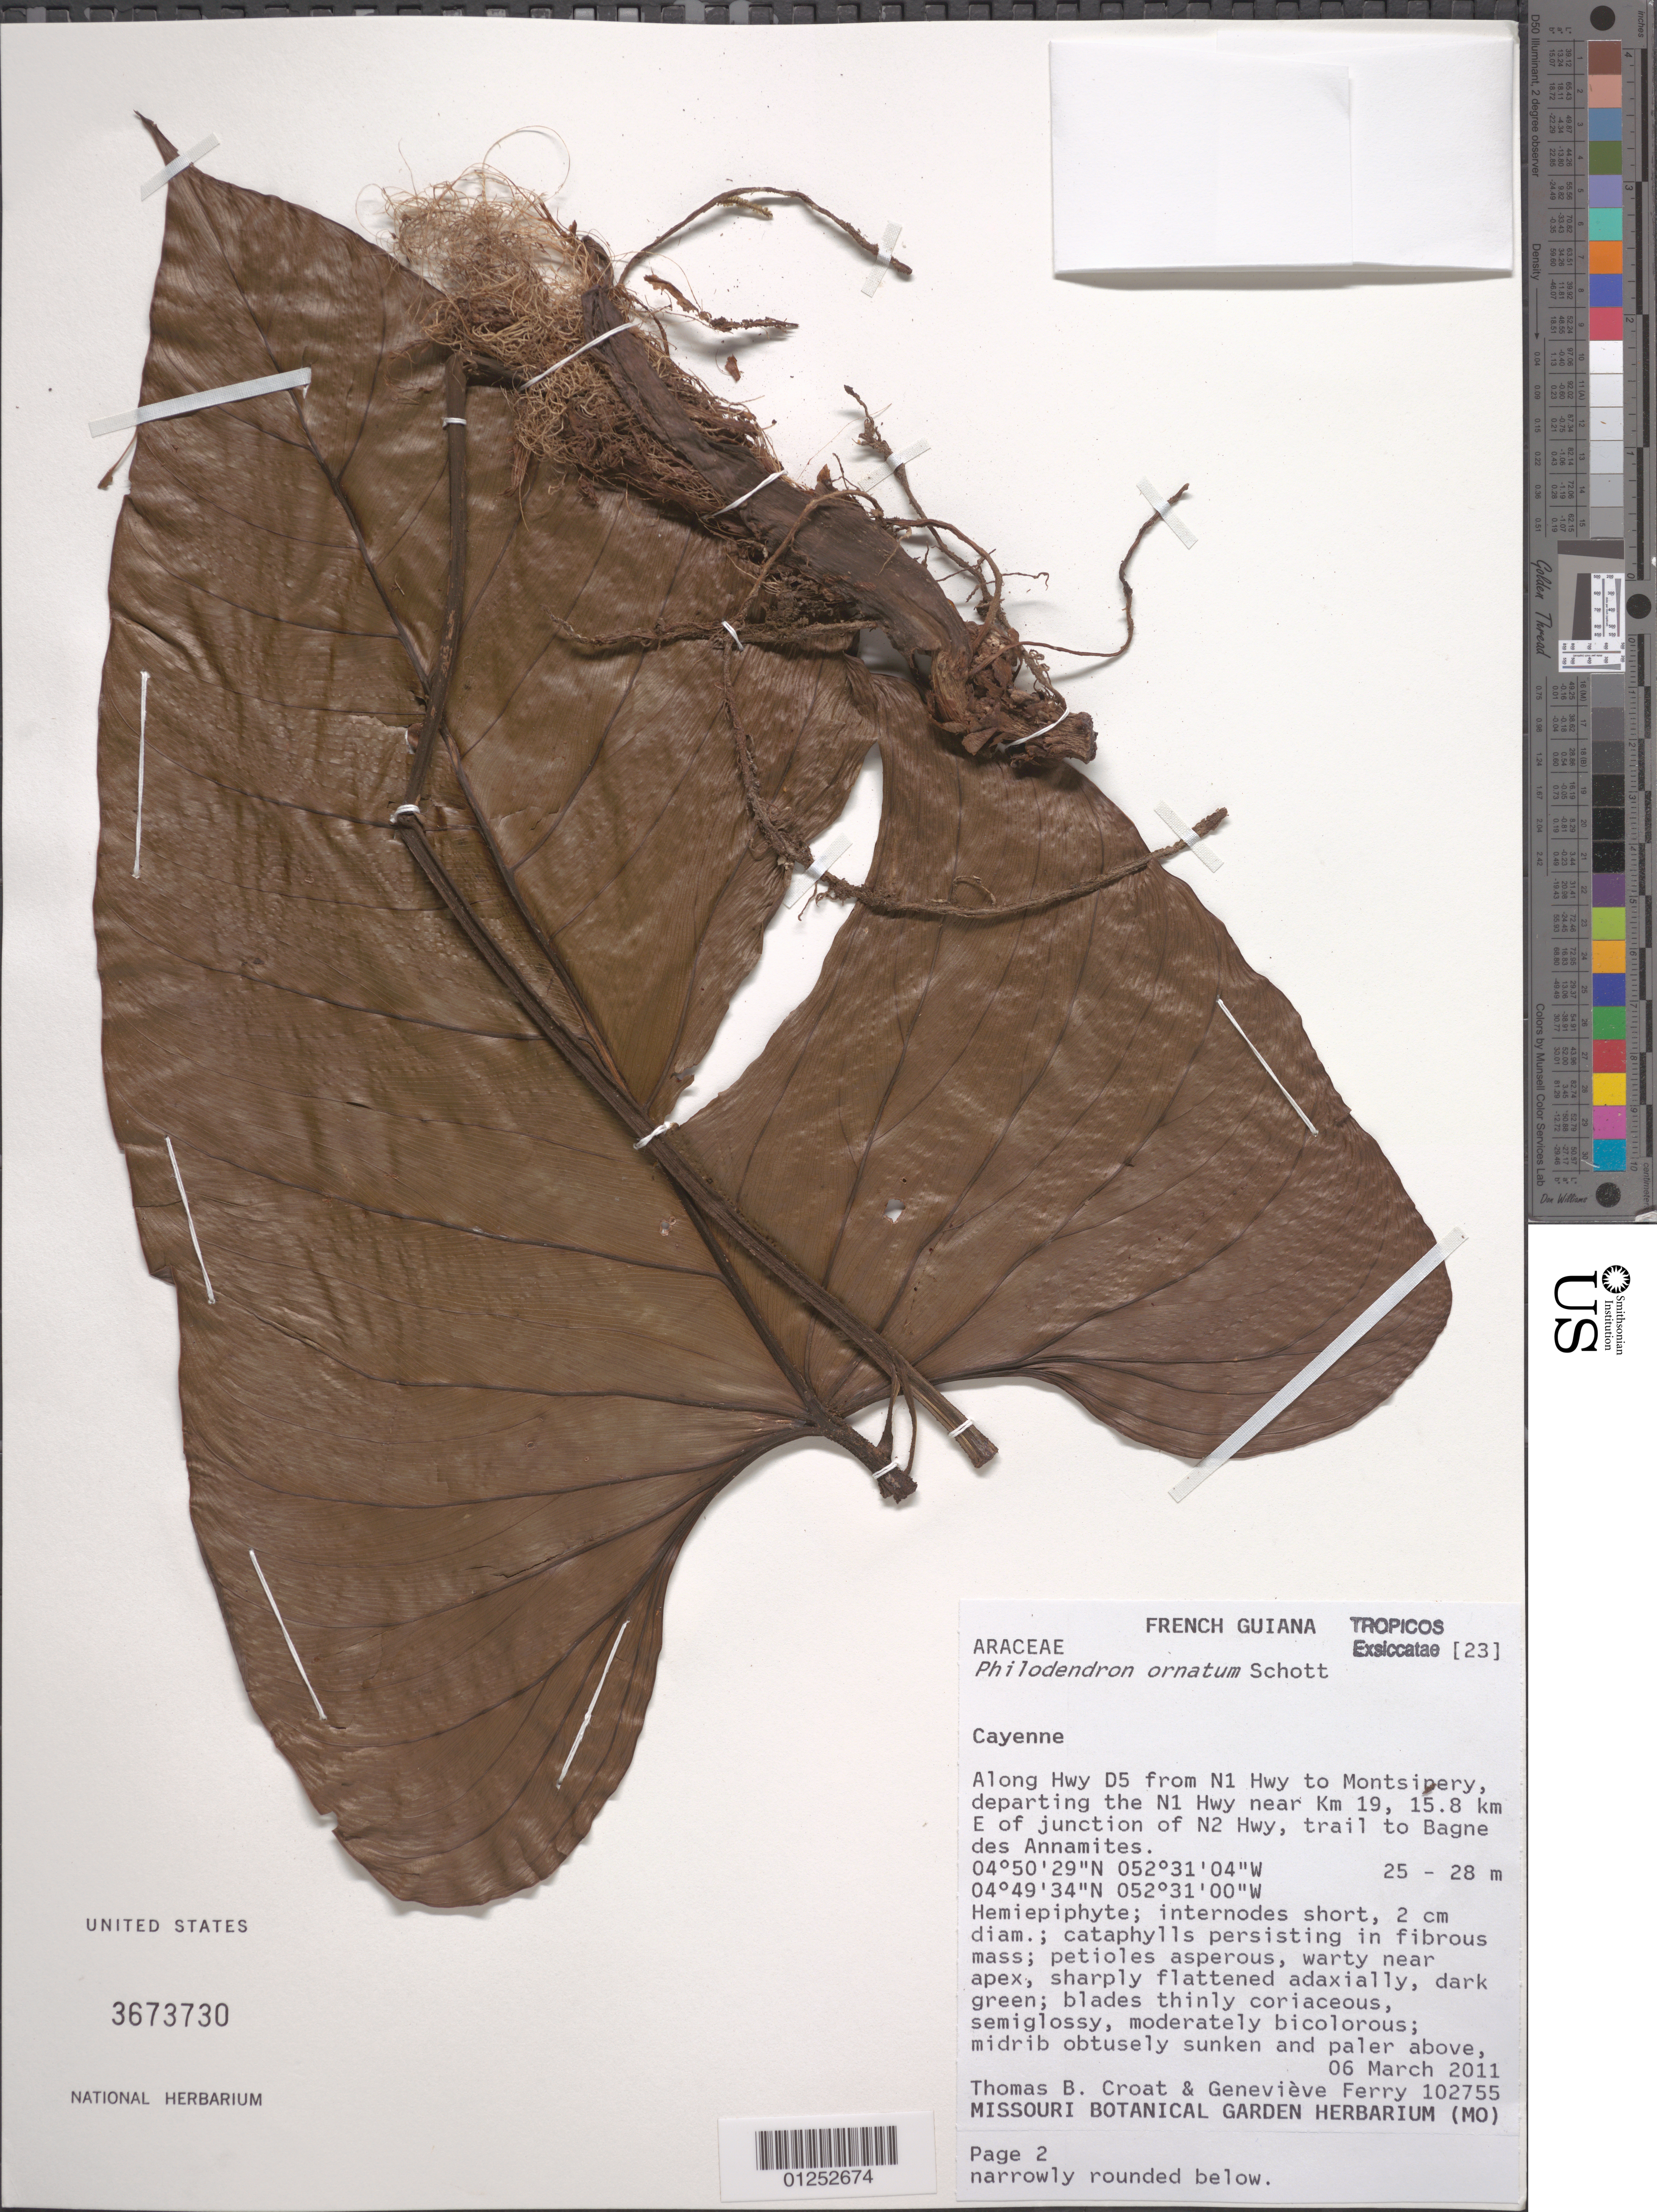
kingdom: Plantae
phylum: Tracheophyta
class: Liliopsida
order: Alismatales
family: Araceae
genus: Philodendron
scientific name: Philodendron ornatum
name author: Schott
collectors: T. B. Croat & G. Ferry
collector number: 102755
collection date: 2011-03-06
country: French Guiana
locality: Along Hwy D5 from N1 Hwy to Montsinery, departing the N1 Hwy near Km 19, 15.8km E of junction of N2 Hwy, trail to Bagne des Annamites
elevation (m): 25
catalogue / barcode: US 3673730